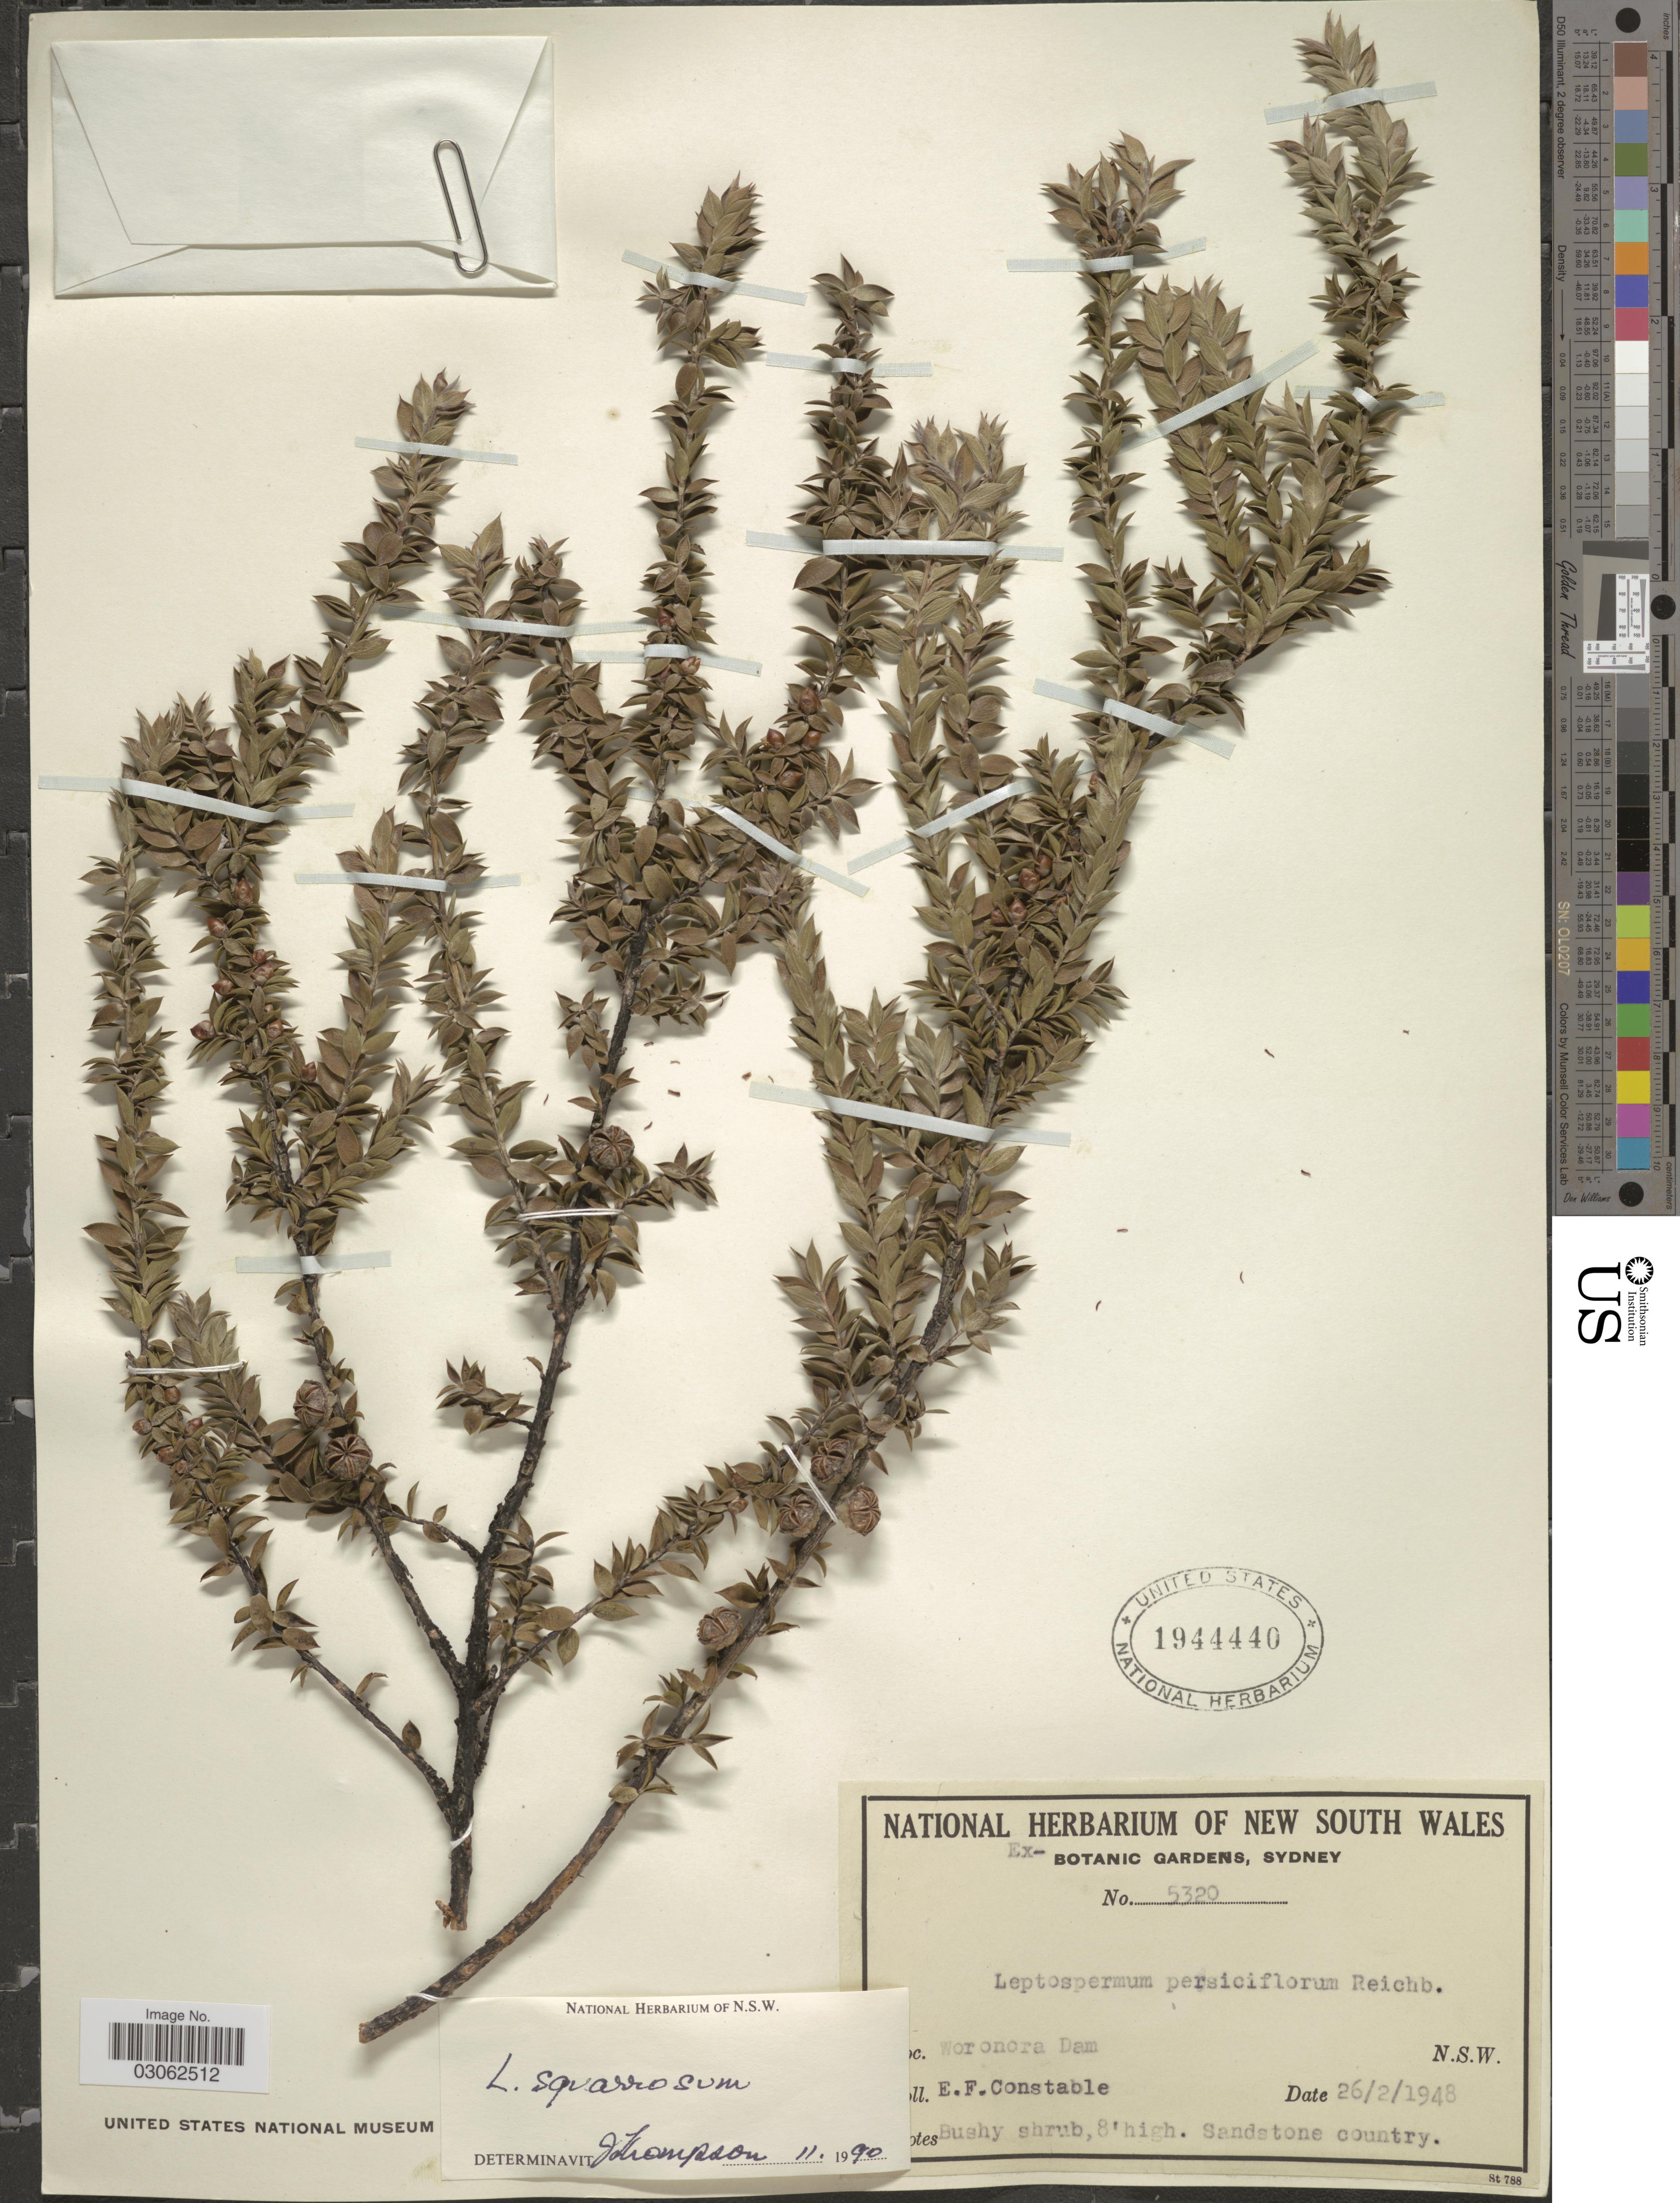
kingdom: Plantae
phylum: Tracheophyta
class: Magnoliopsida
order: Myrtales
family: Myrtaceae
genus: Leptospermum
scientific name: Leptospermum squarrosum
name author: Gaertn.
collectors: E. F. Constable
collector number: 5320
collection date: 1948-02-26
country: Australia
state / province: New South Wales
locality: Woronora Dam N.S.W.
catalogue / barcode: US 1944440